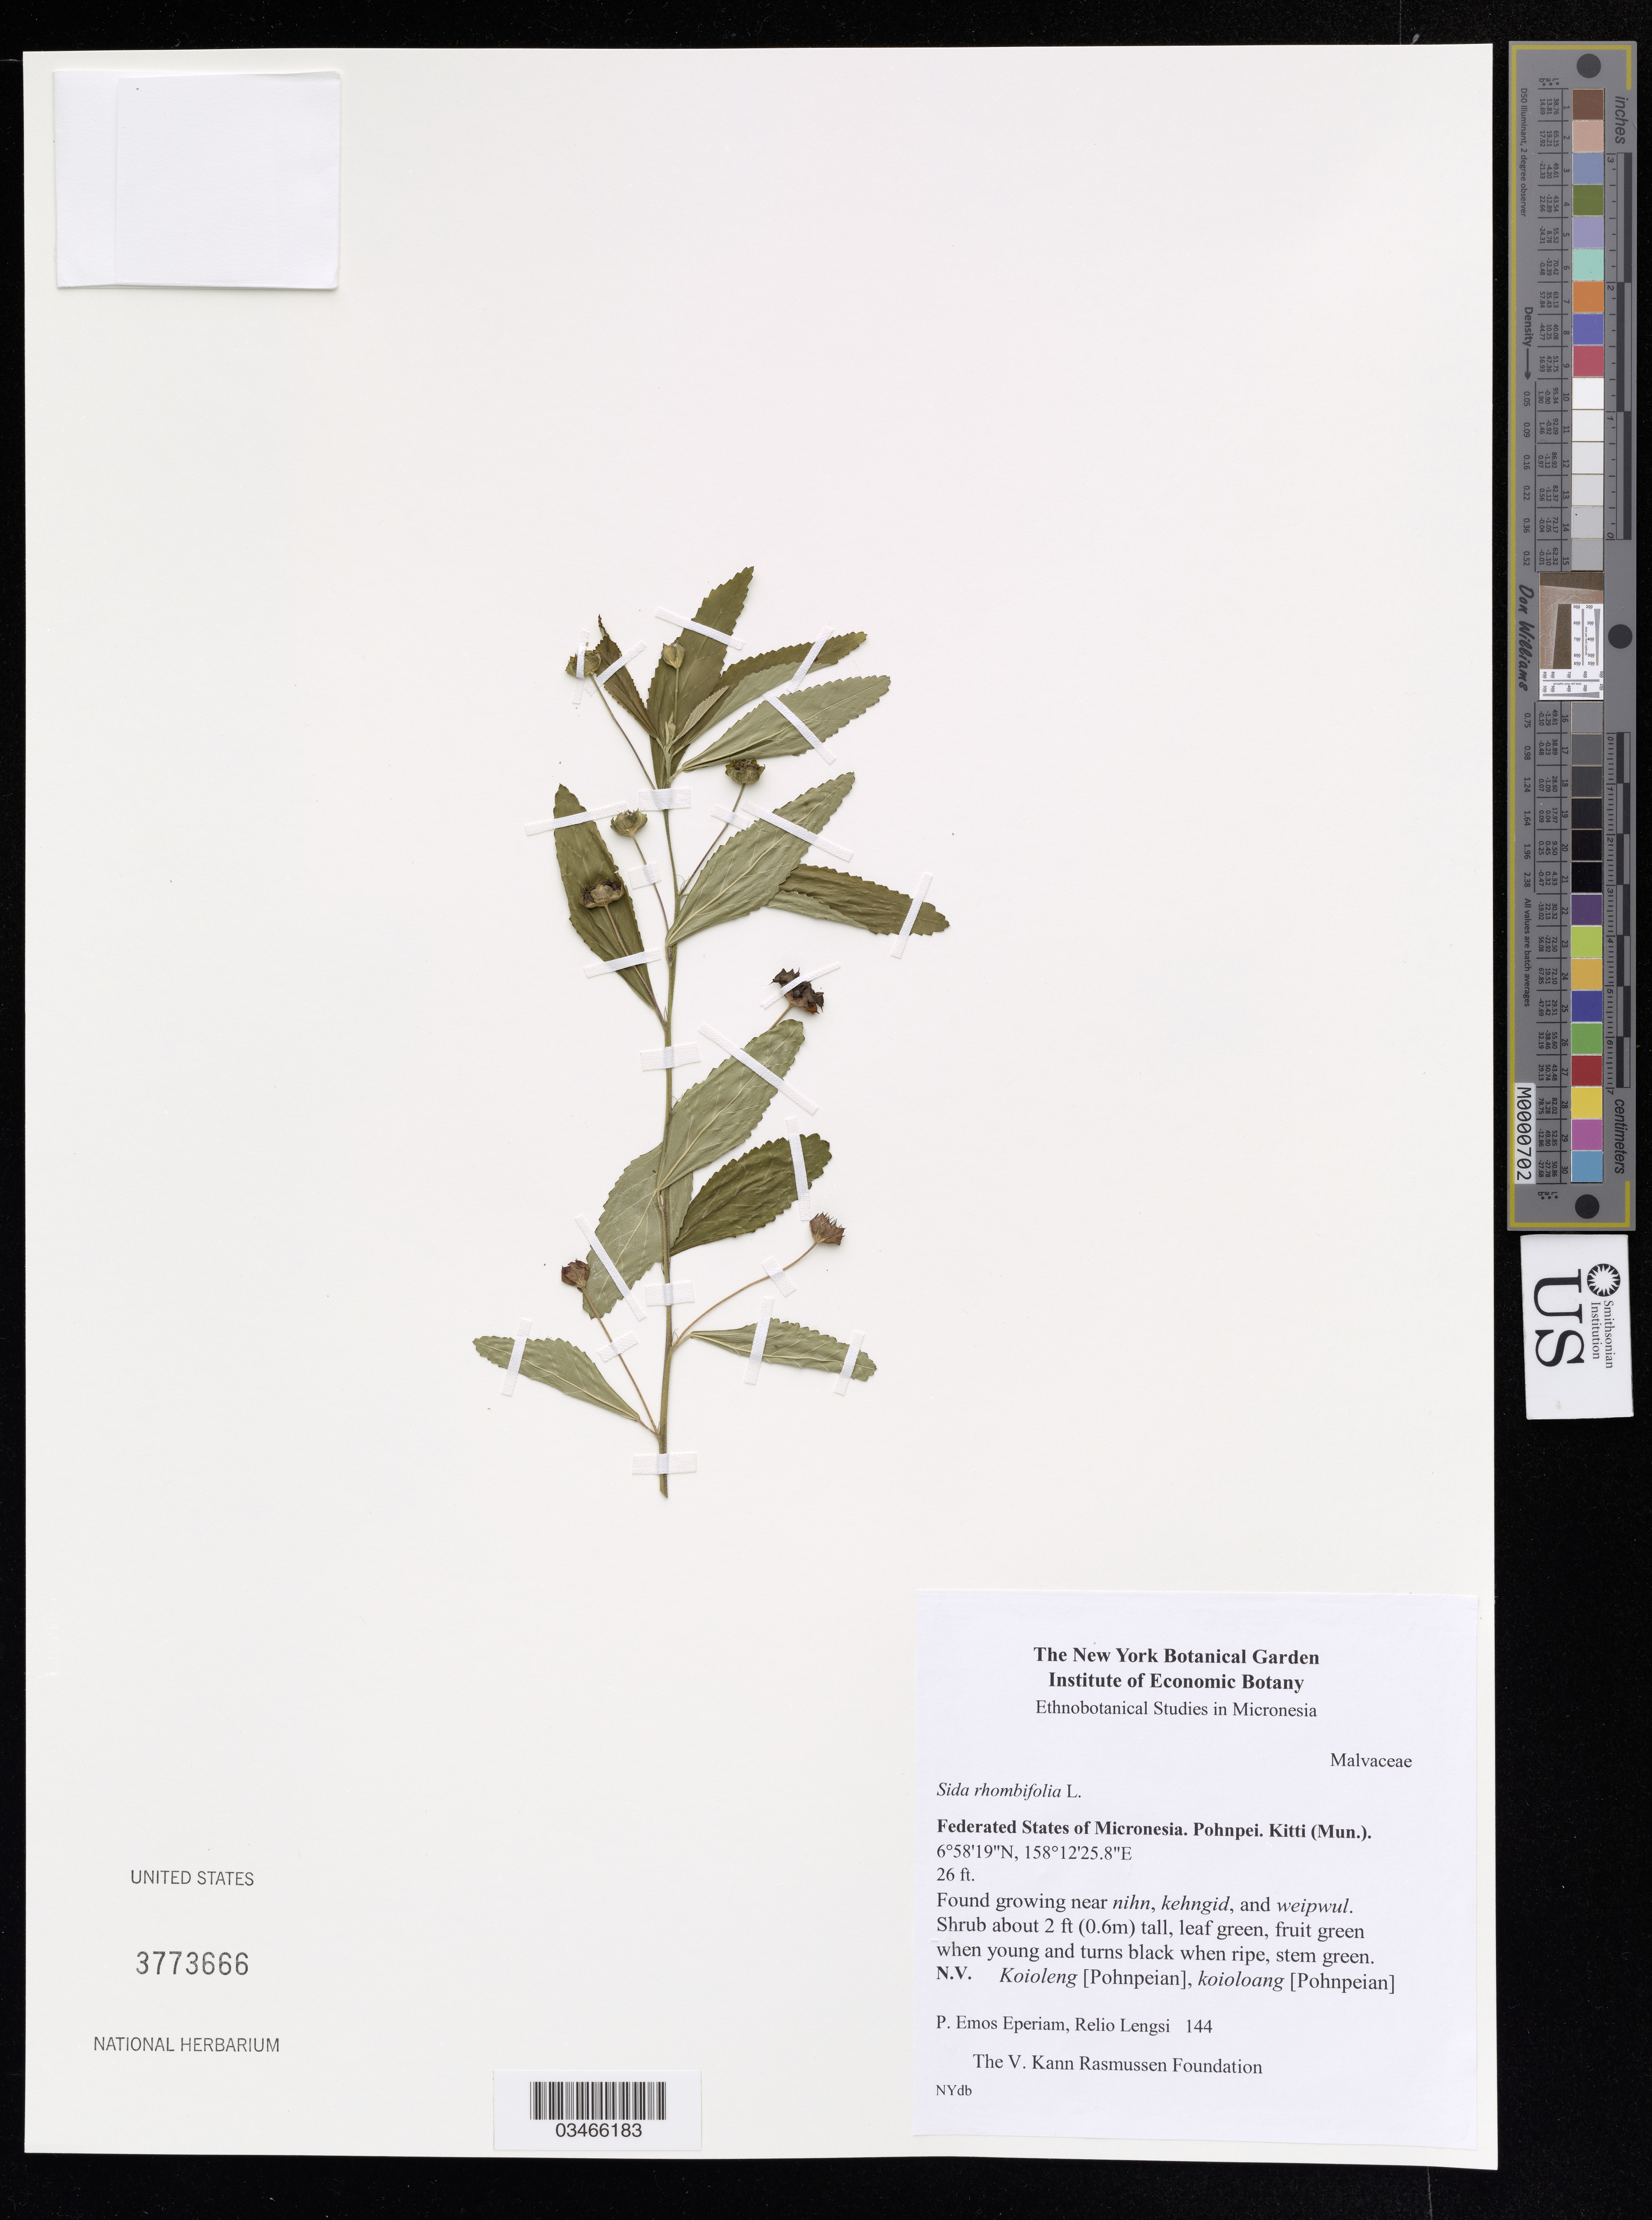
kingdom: Plantae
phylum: Tracheophyta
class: Magnoliopsida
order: Malvales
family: Malvaceae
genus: Sida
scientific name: Sida rhombifolia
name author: L.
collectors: P. Eperiam & R. Lengsi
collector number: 144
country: Micronesia, Federated States of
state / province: Pohnpei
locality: Kitti (Mun.).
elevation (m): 8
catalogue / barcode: US 3773666